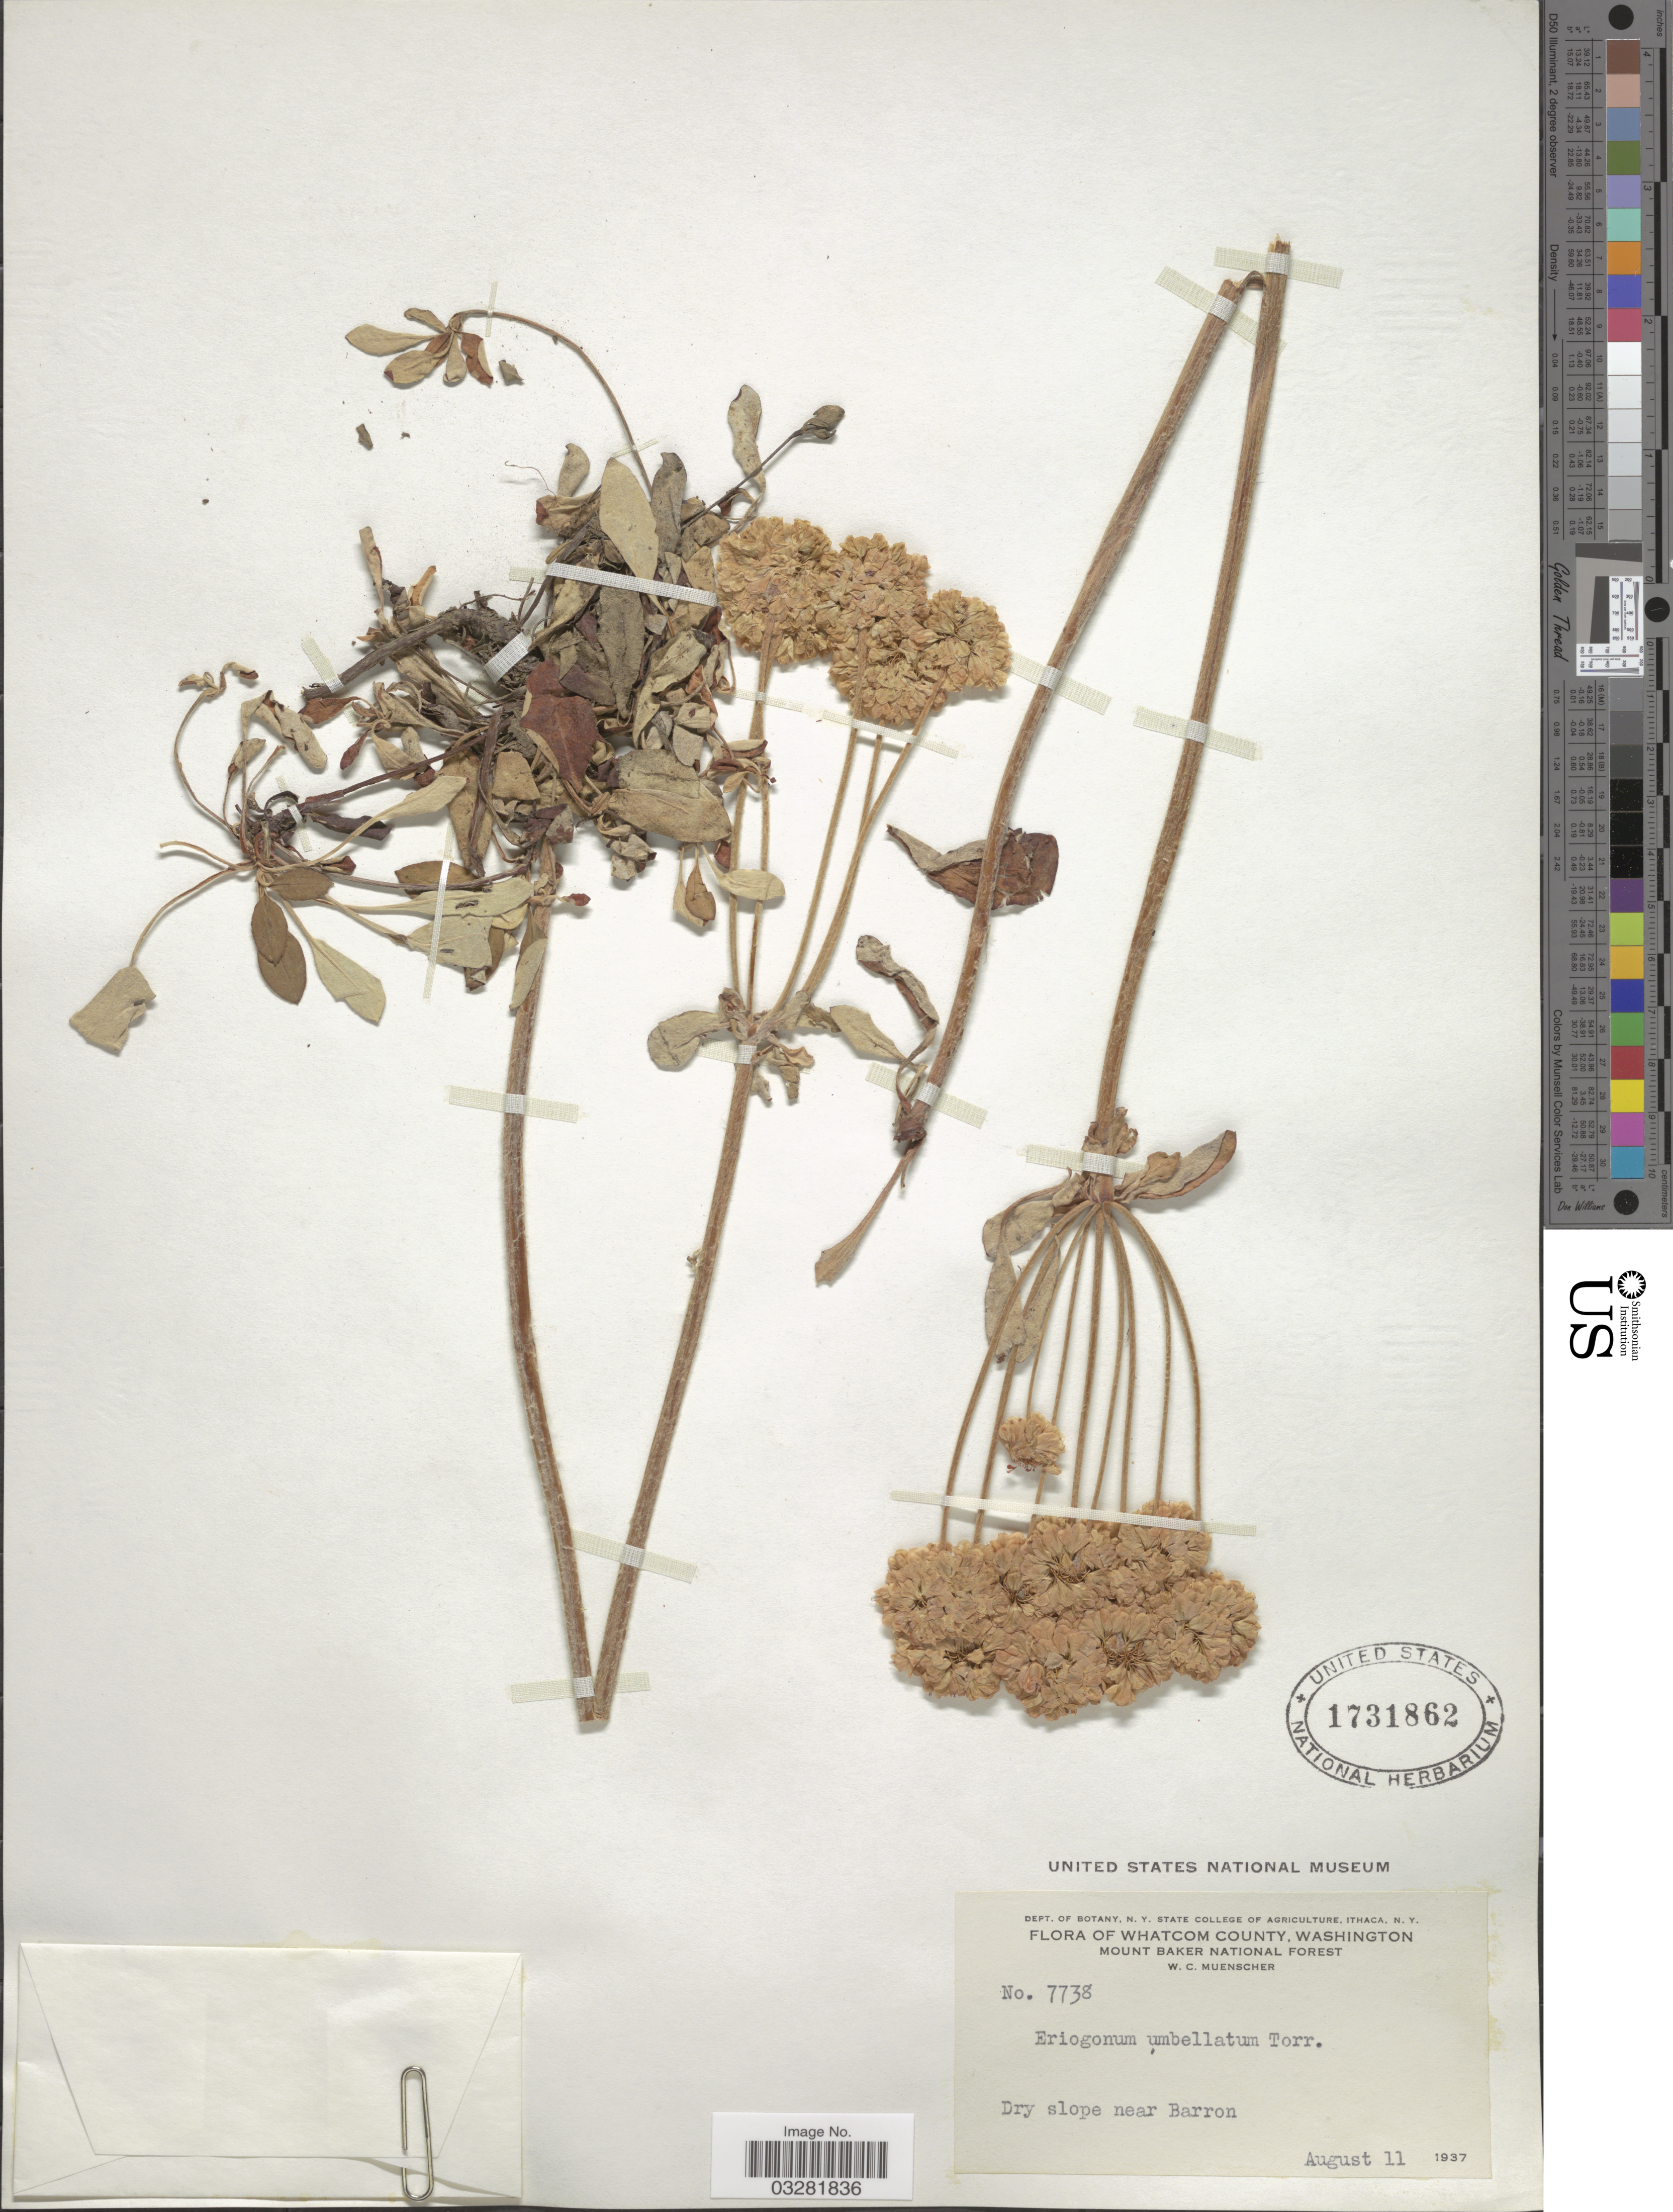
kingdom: Plantae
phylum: Tracheophyta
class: Magnoliopsida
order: Caryophyllales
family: Polygonaceae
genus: Eriogonum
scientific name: Eriogonum umbellatum var. subalpinum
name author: M.E. Jones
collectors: W. Muenscher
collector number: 7738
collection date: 1937-08-11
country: United States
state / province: Washington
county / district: Whatcom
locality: Whatcom County. Mount Baker National Forest. Dry slope near Barron.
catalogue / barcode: US 1731862